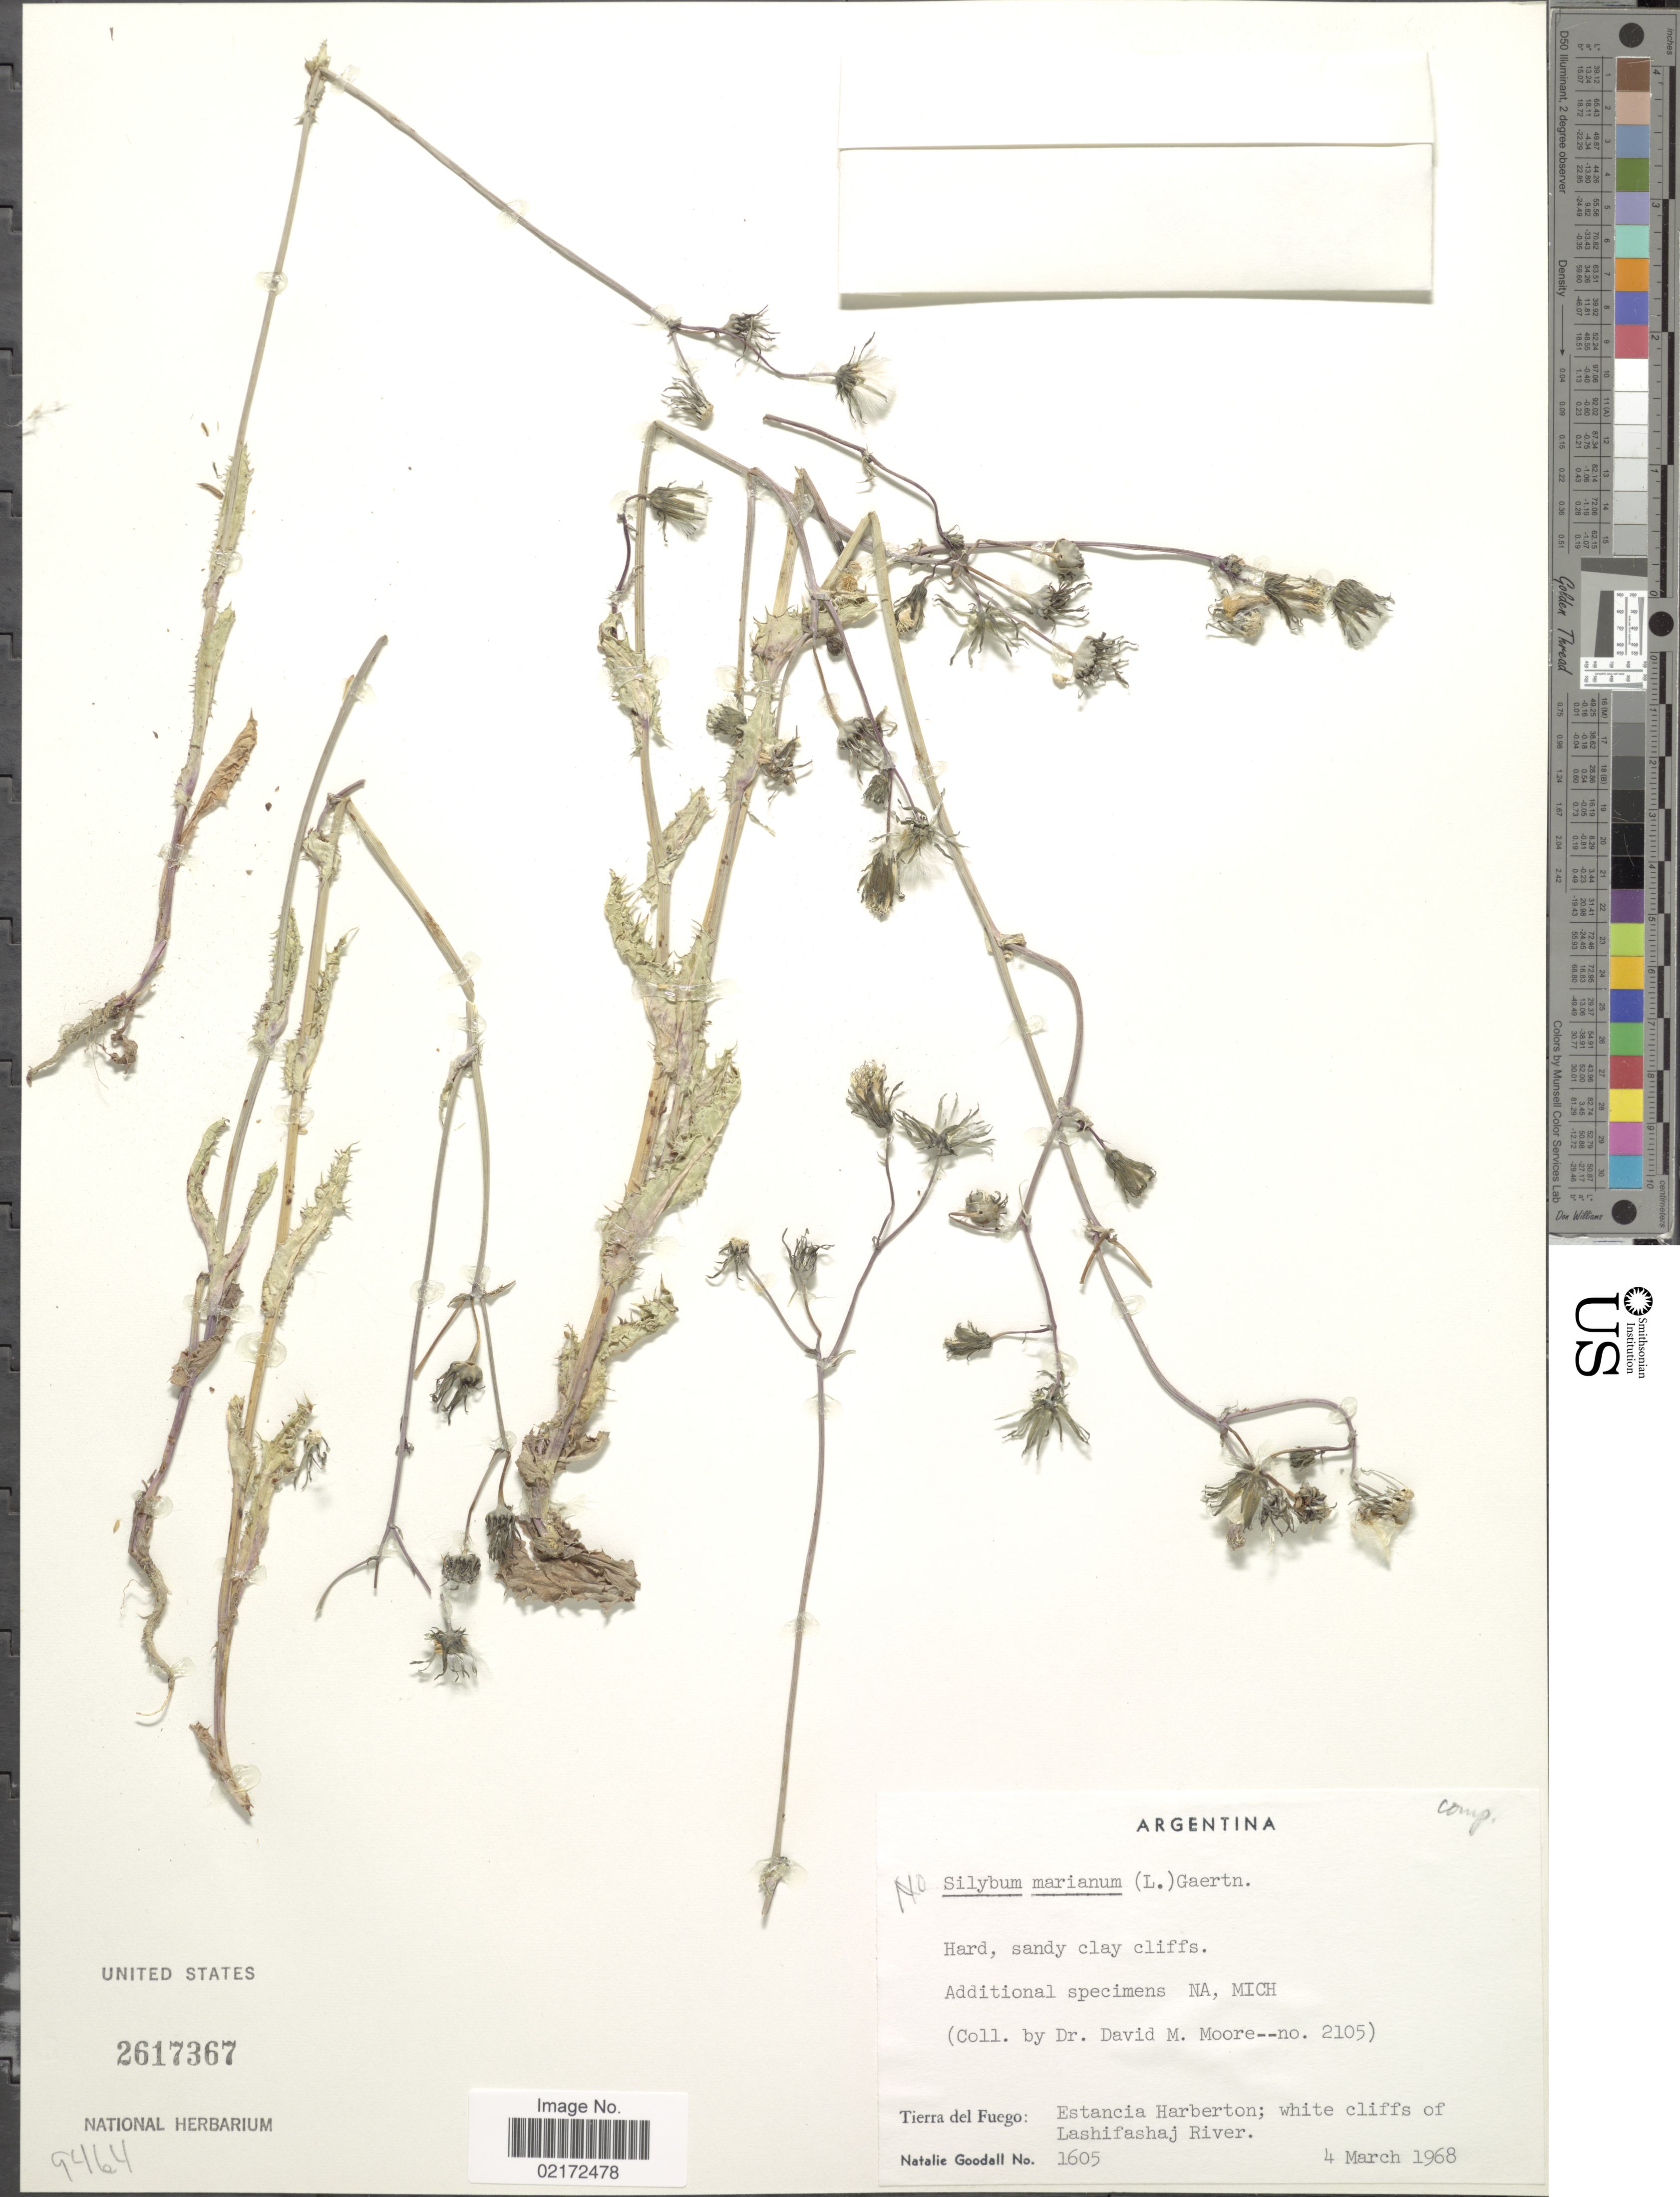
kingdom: Plantae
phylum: Tracheophyta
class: Magnoliopsida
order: Asterales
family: Asteraceae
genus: Sonchus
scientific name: Sonchus sp.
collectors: D. Moore & N. Goodall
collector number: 2105/1605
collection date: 1968-03-04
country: Argentina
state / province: Tierra del Fuego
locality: Tierra del Fuego: Estancia Harberton; white cliffs of Lashifashaj River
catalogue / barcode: US 2617367